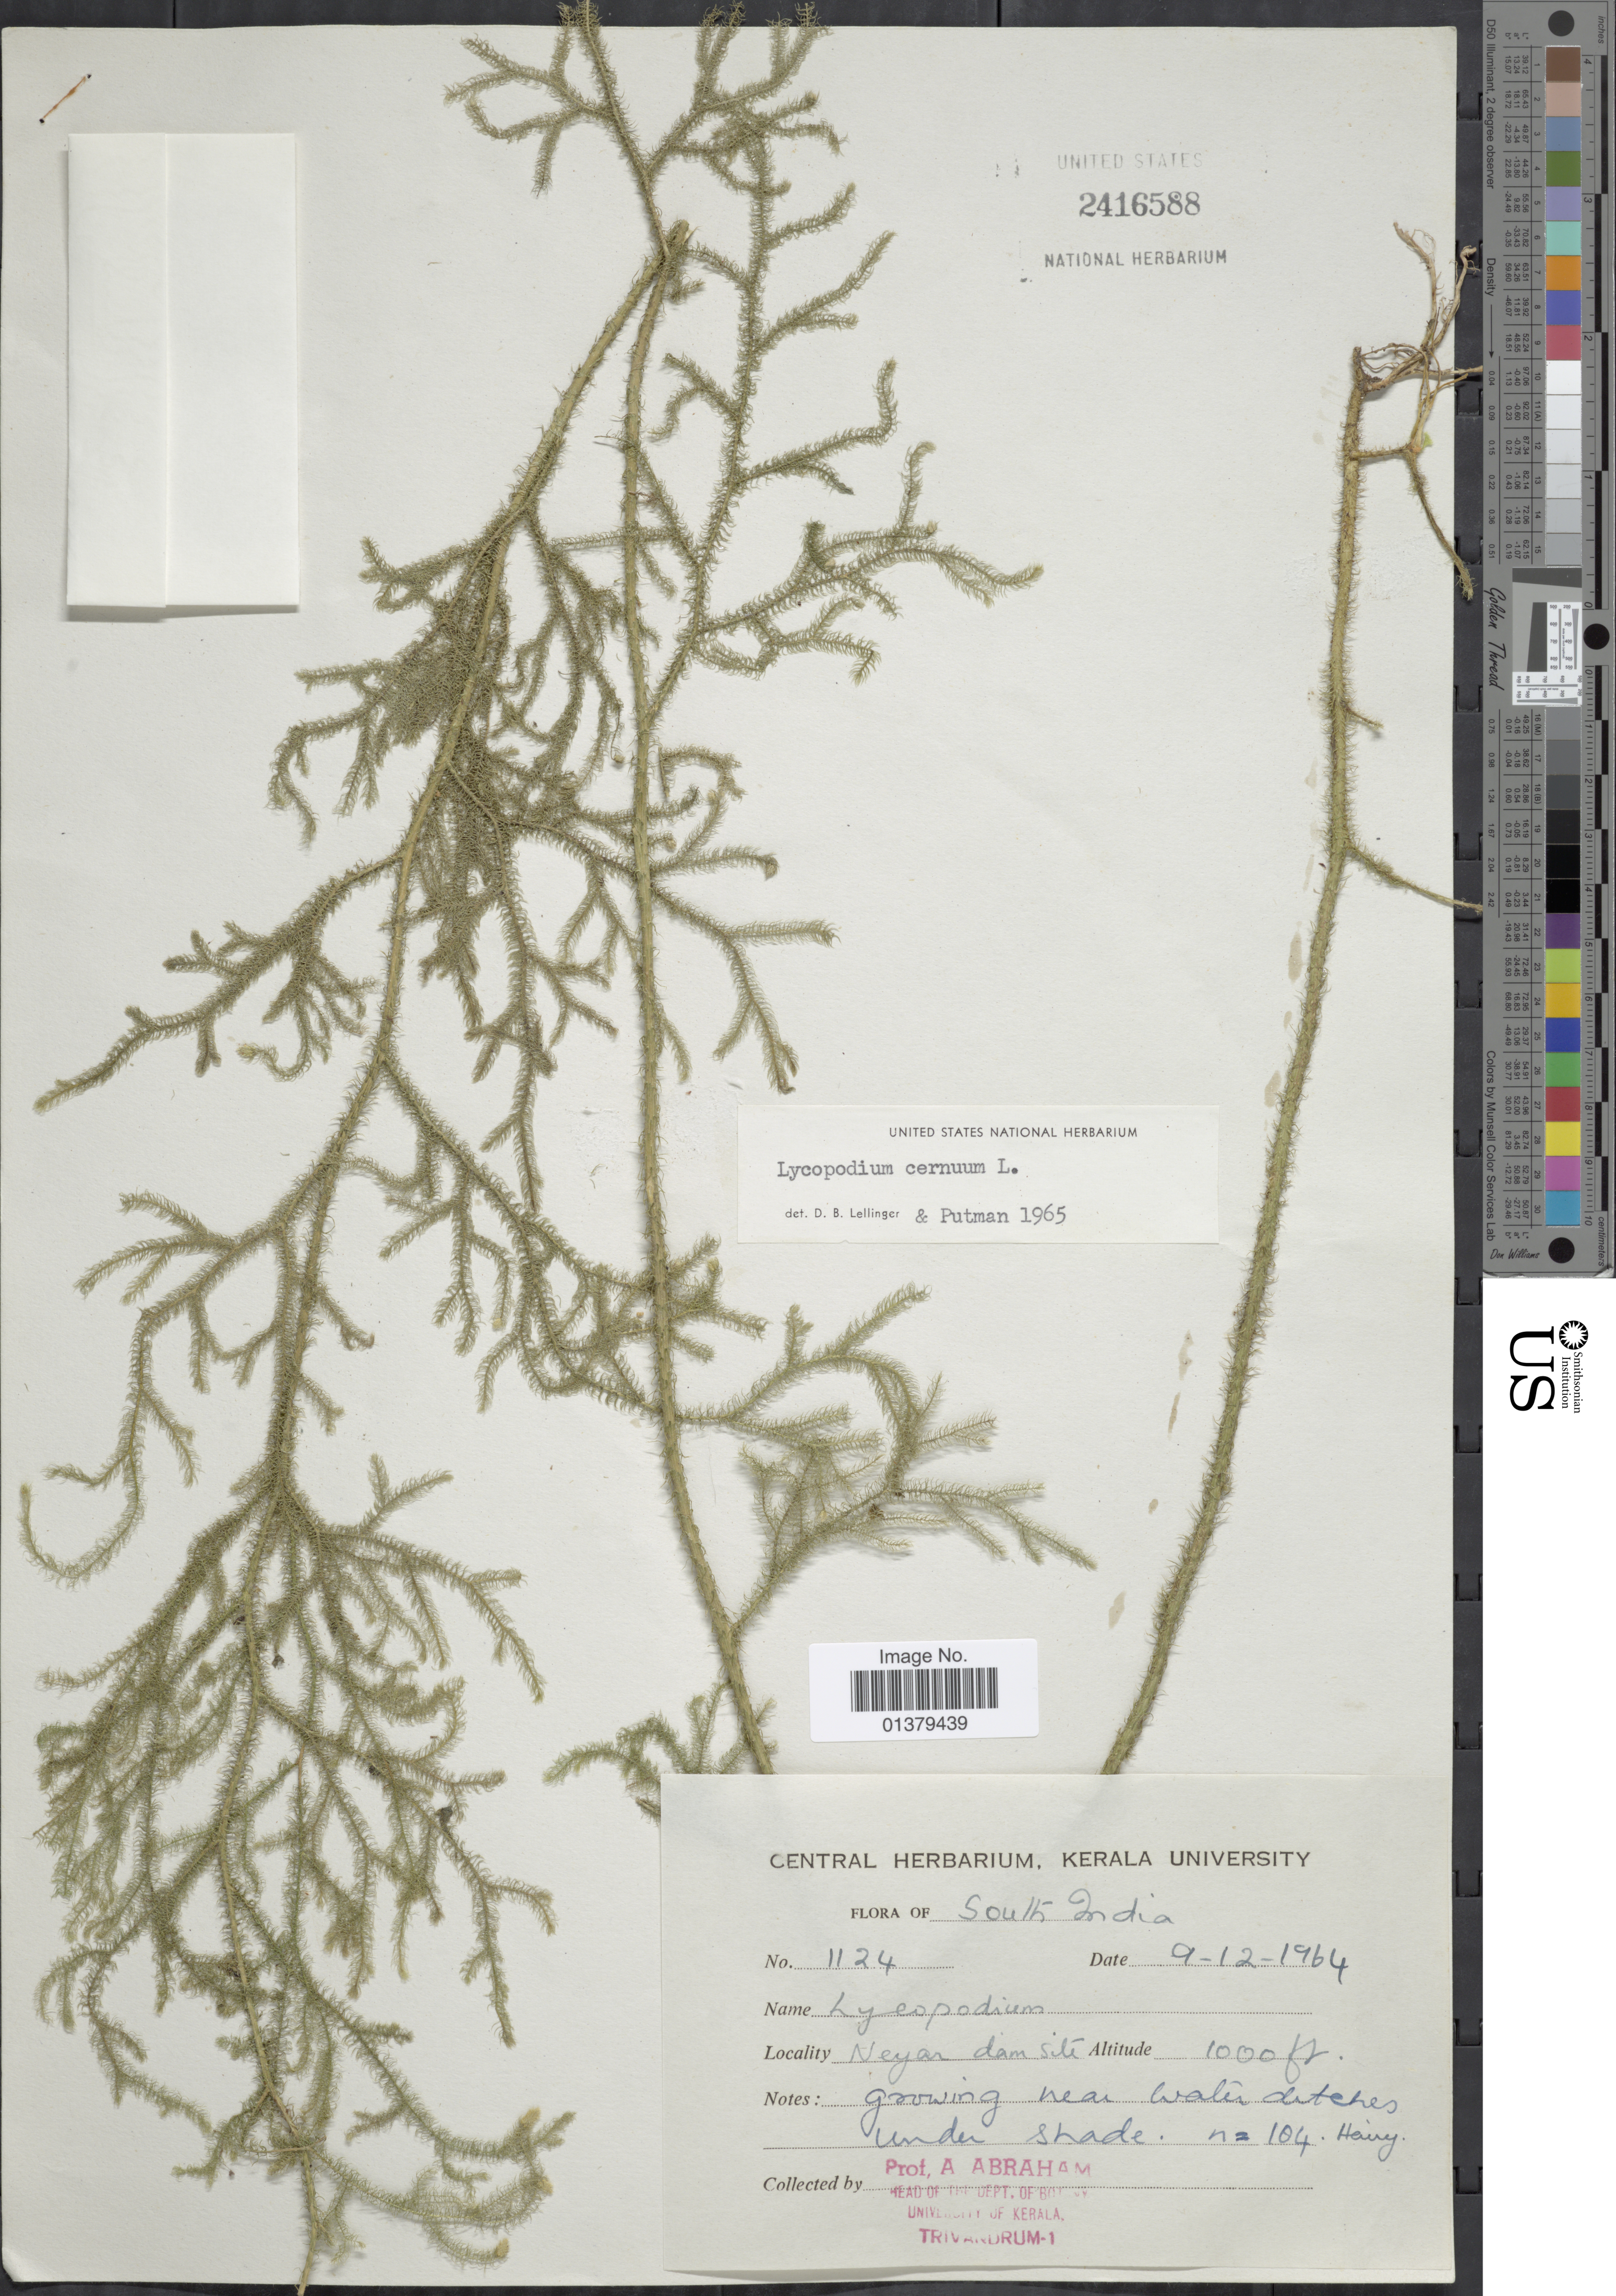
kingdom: Plantae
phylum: Tracheophyta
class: Lycopodiopsida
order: Lycopodiales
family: Lycopodiaceae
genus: Palhinhaea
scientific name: Palhinhaea cernua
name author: (L.) Vasc. & Franco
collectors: A. Abraham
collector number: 1124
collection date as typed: Transcribed d/m/y: 9/12/64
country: India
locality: South India, Neyar dam site growing near water ditches under shade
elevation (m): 305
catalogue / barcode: US 2416588